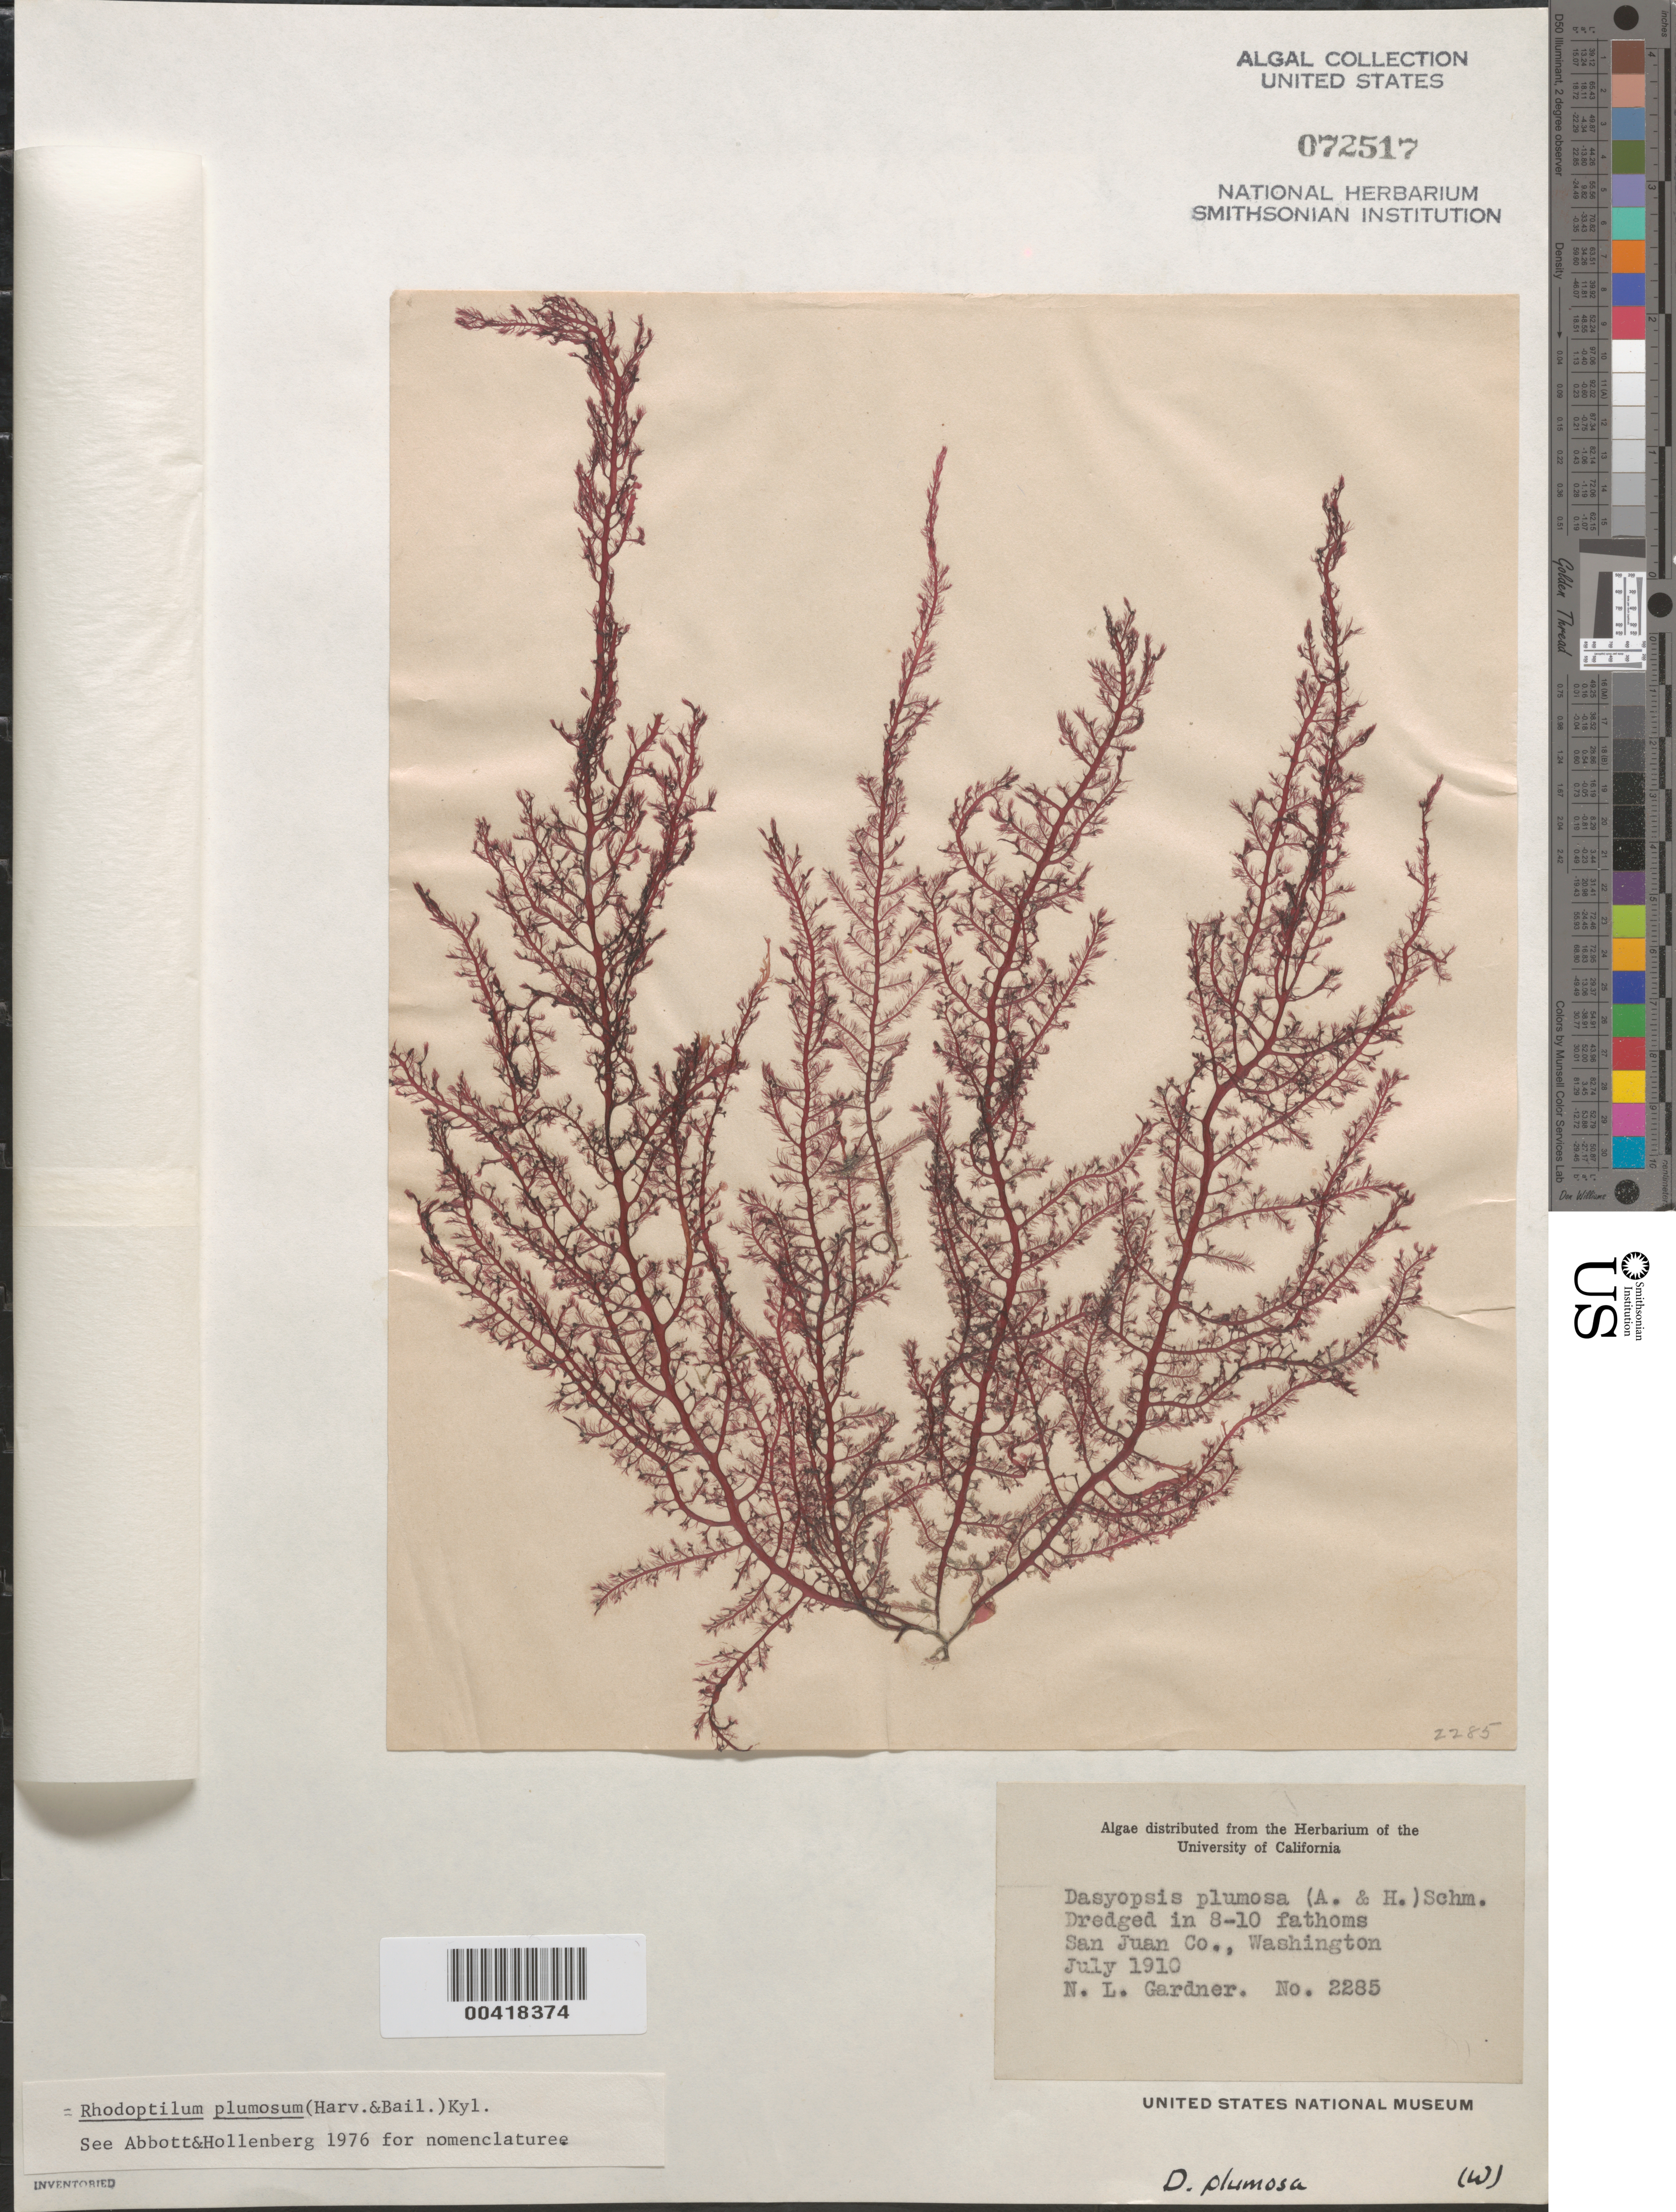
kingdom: Plantae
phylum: Rhodophyta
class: Florideophyceae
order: Ceramiales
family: Dasyaceae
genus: Rhodoptilum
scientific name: Rhodoptilum plumosum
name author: (Harv. & Bail.) Kylin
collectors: N. Gardner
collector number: NLG 2285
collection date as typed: Jul 1910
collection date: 1910-07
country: United States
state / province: Washington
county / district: San Juan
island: San Juan Islands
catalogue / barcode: US 72517